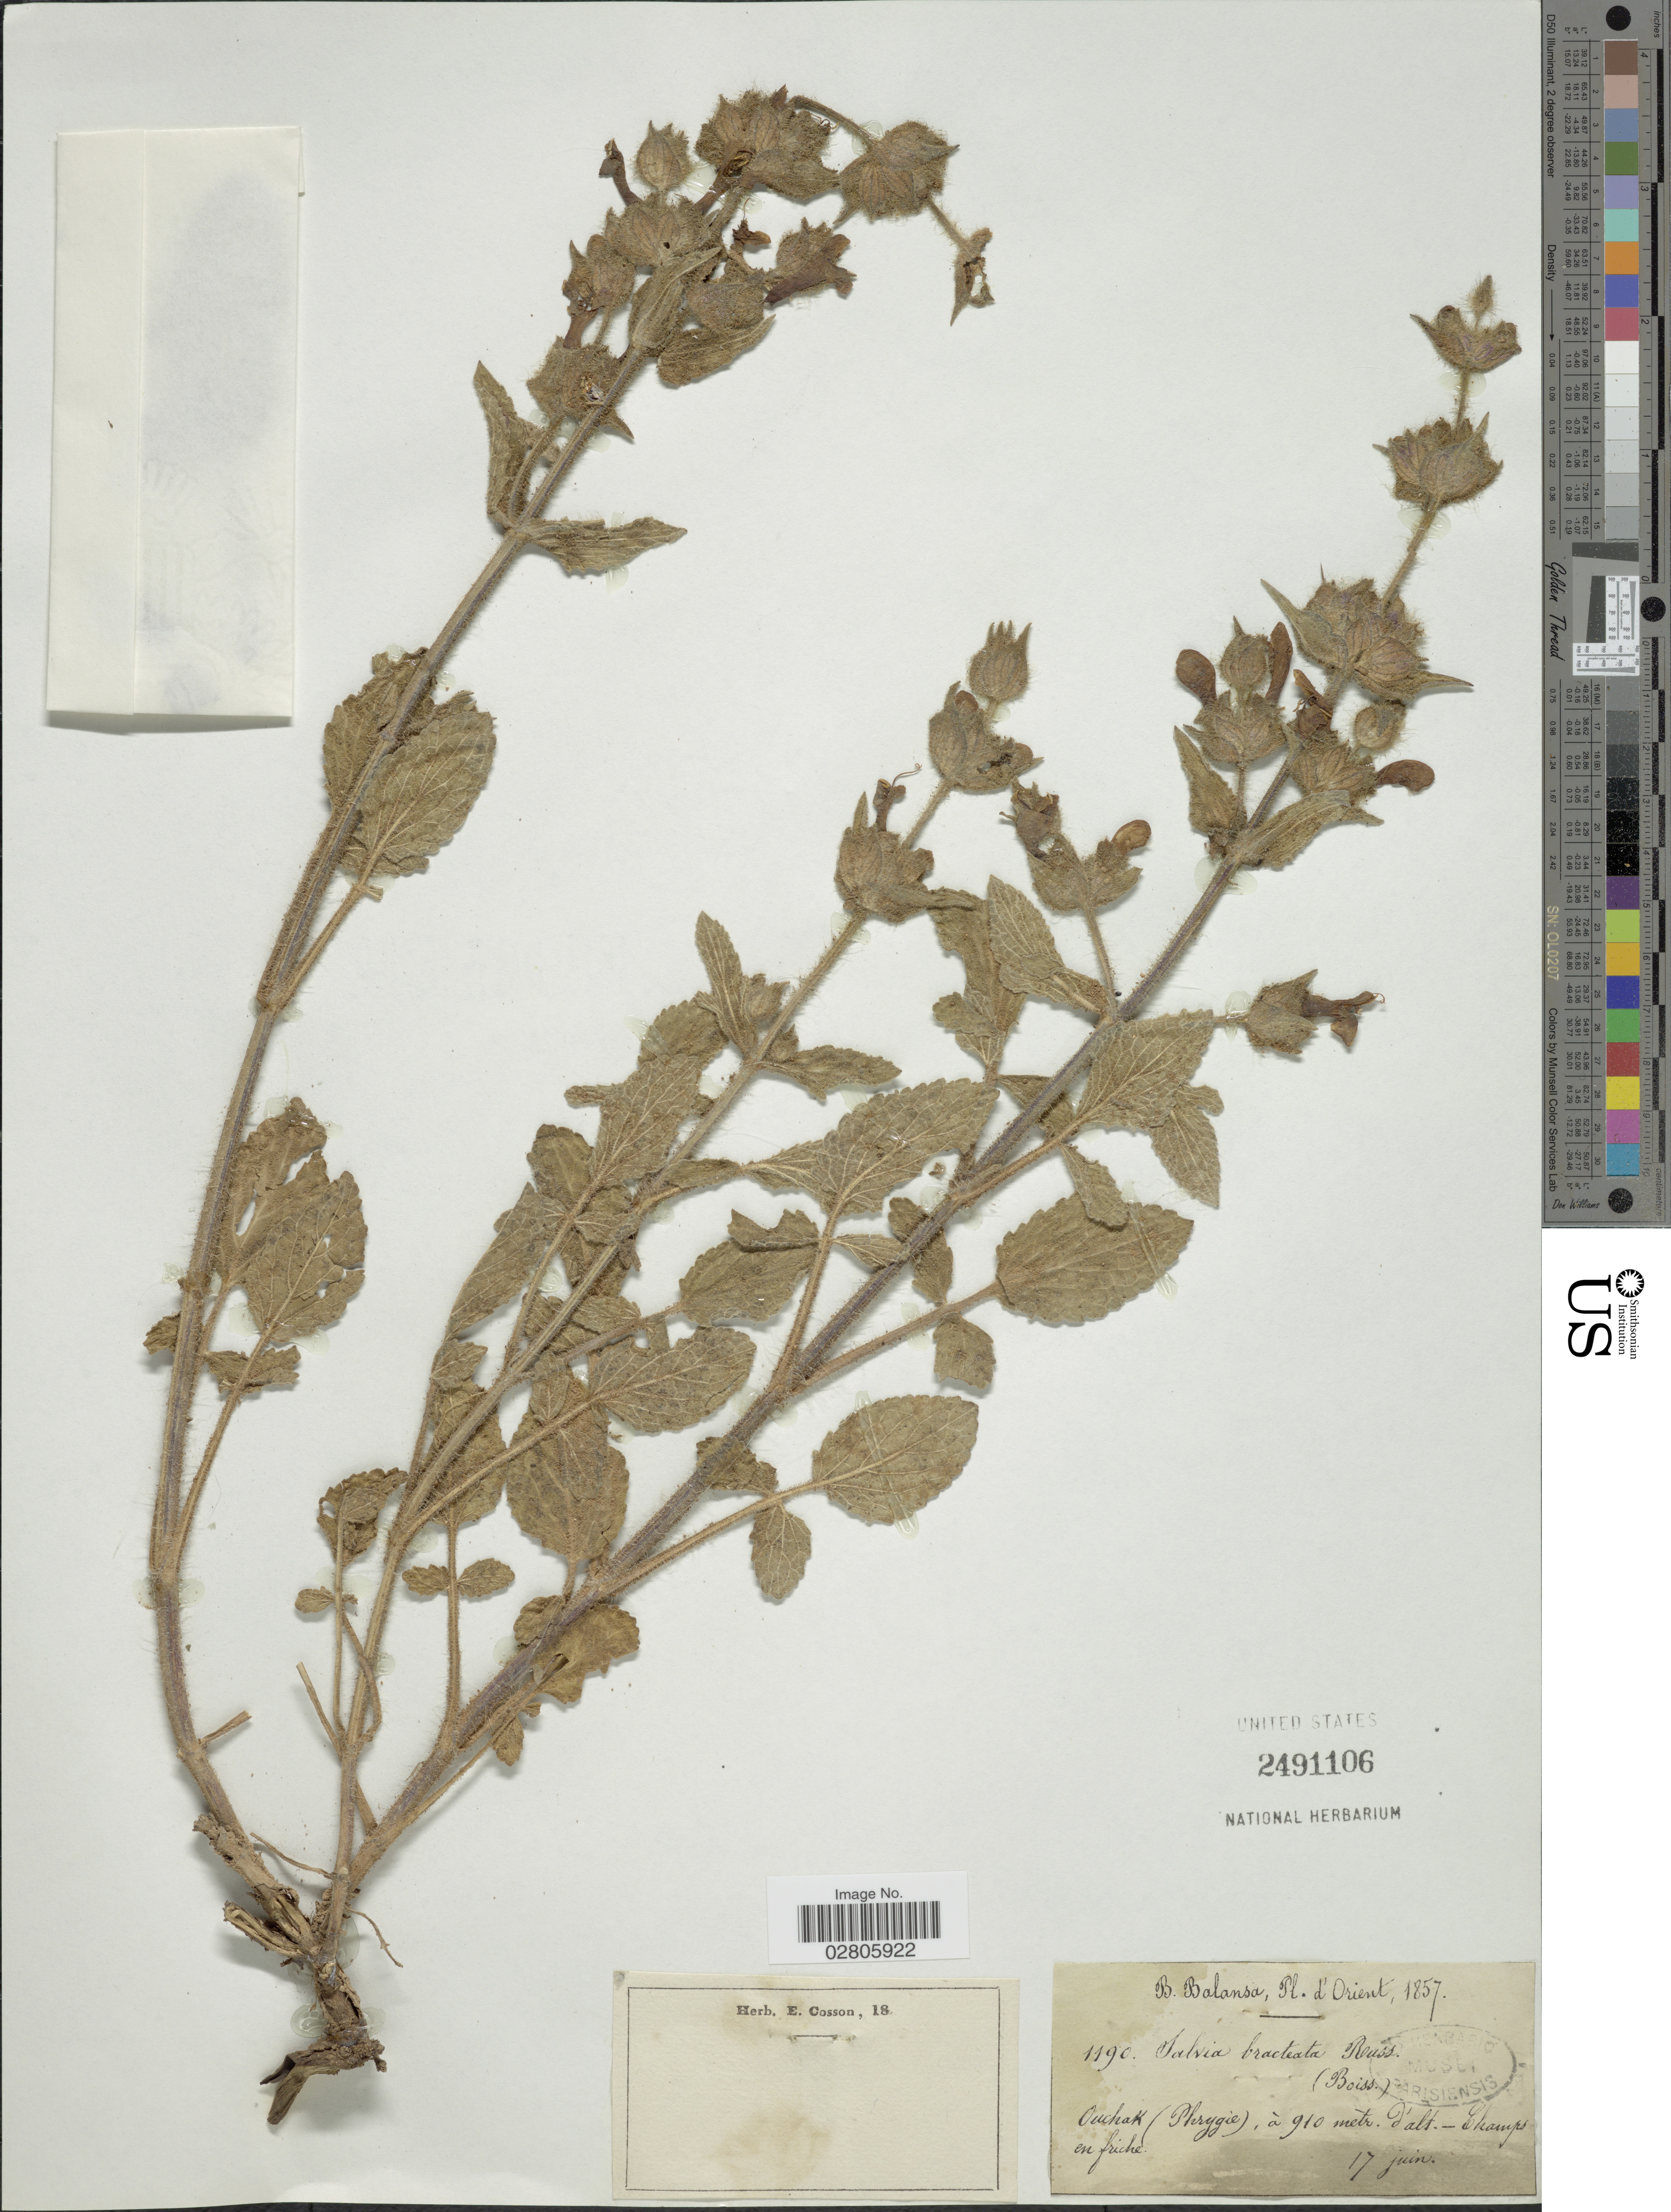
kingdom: Plantae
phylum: Tracheophyta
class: Magnoliopsida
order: Lamiales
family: Lamiaceae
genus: Salvia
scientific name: Salvia bracteata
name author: Banks & Sol.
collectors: B. Balansa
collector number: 1190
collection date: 1857-06-17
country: Turkey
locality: Orient. Ouchak (Phrygie).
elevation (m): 910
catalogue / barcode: US 2491106